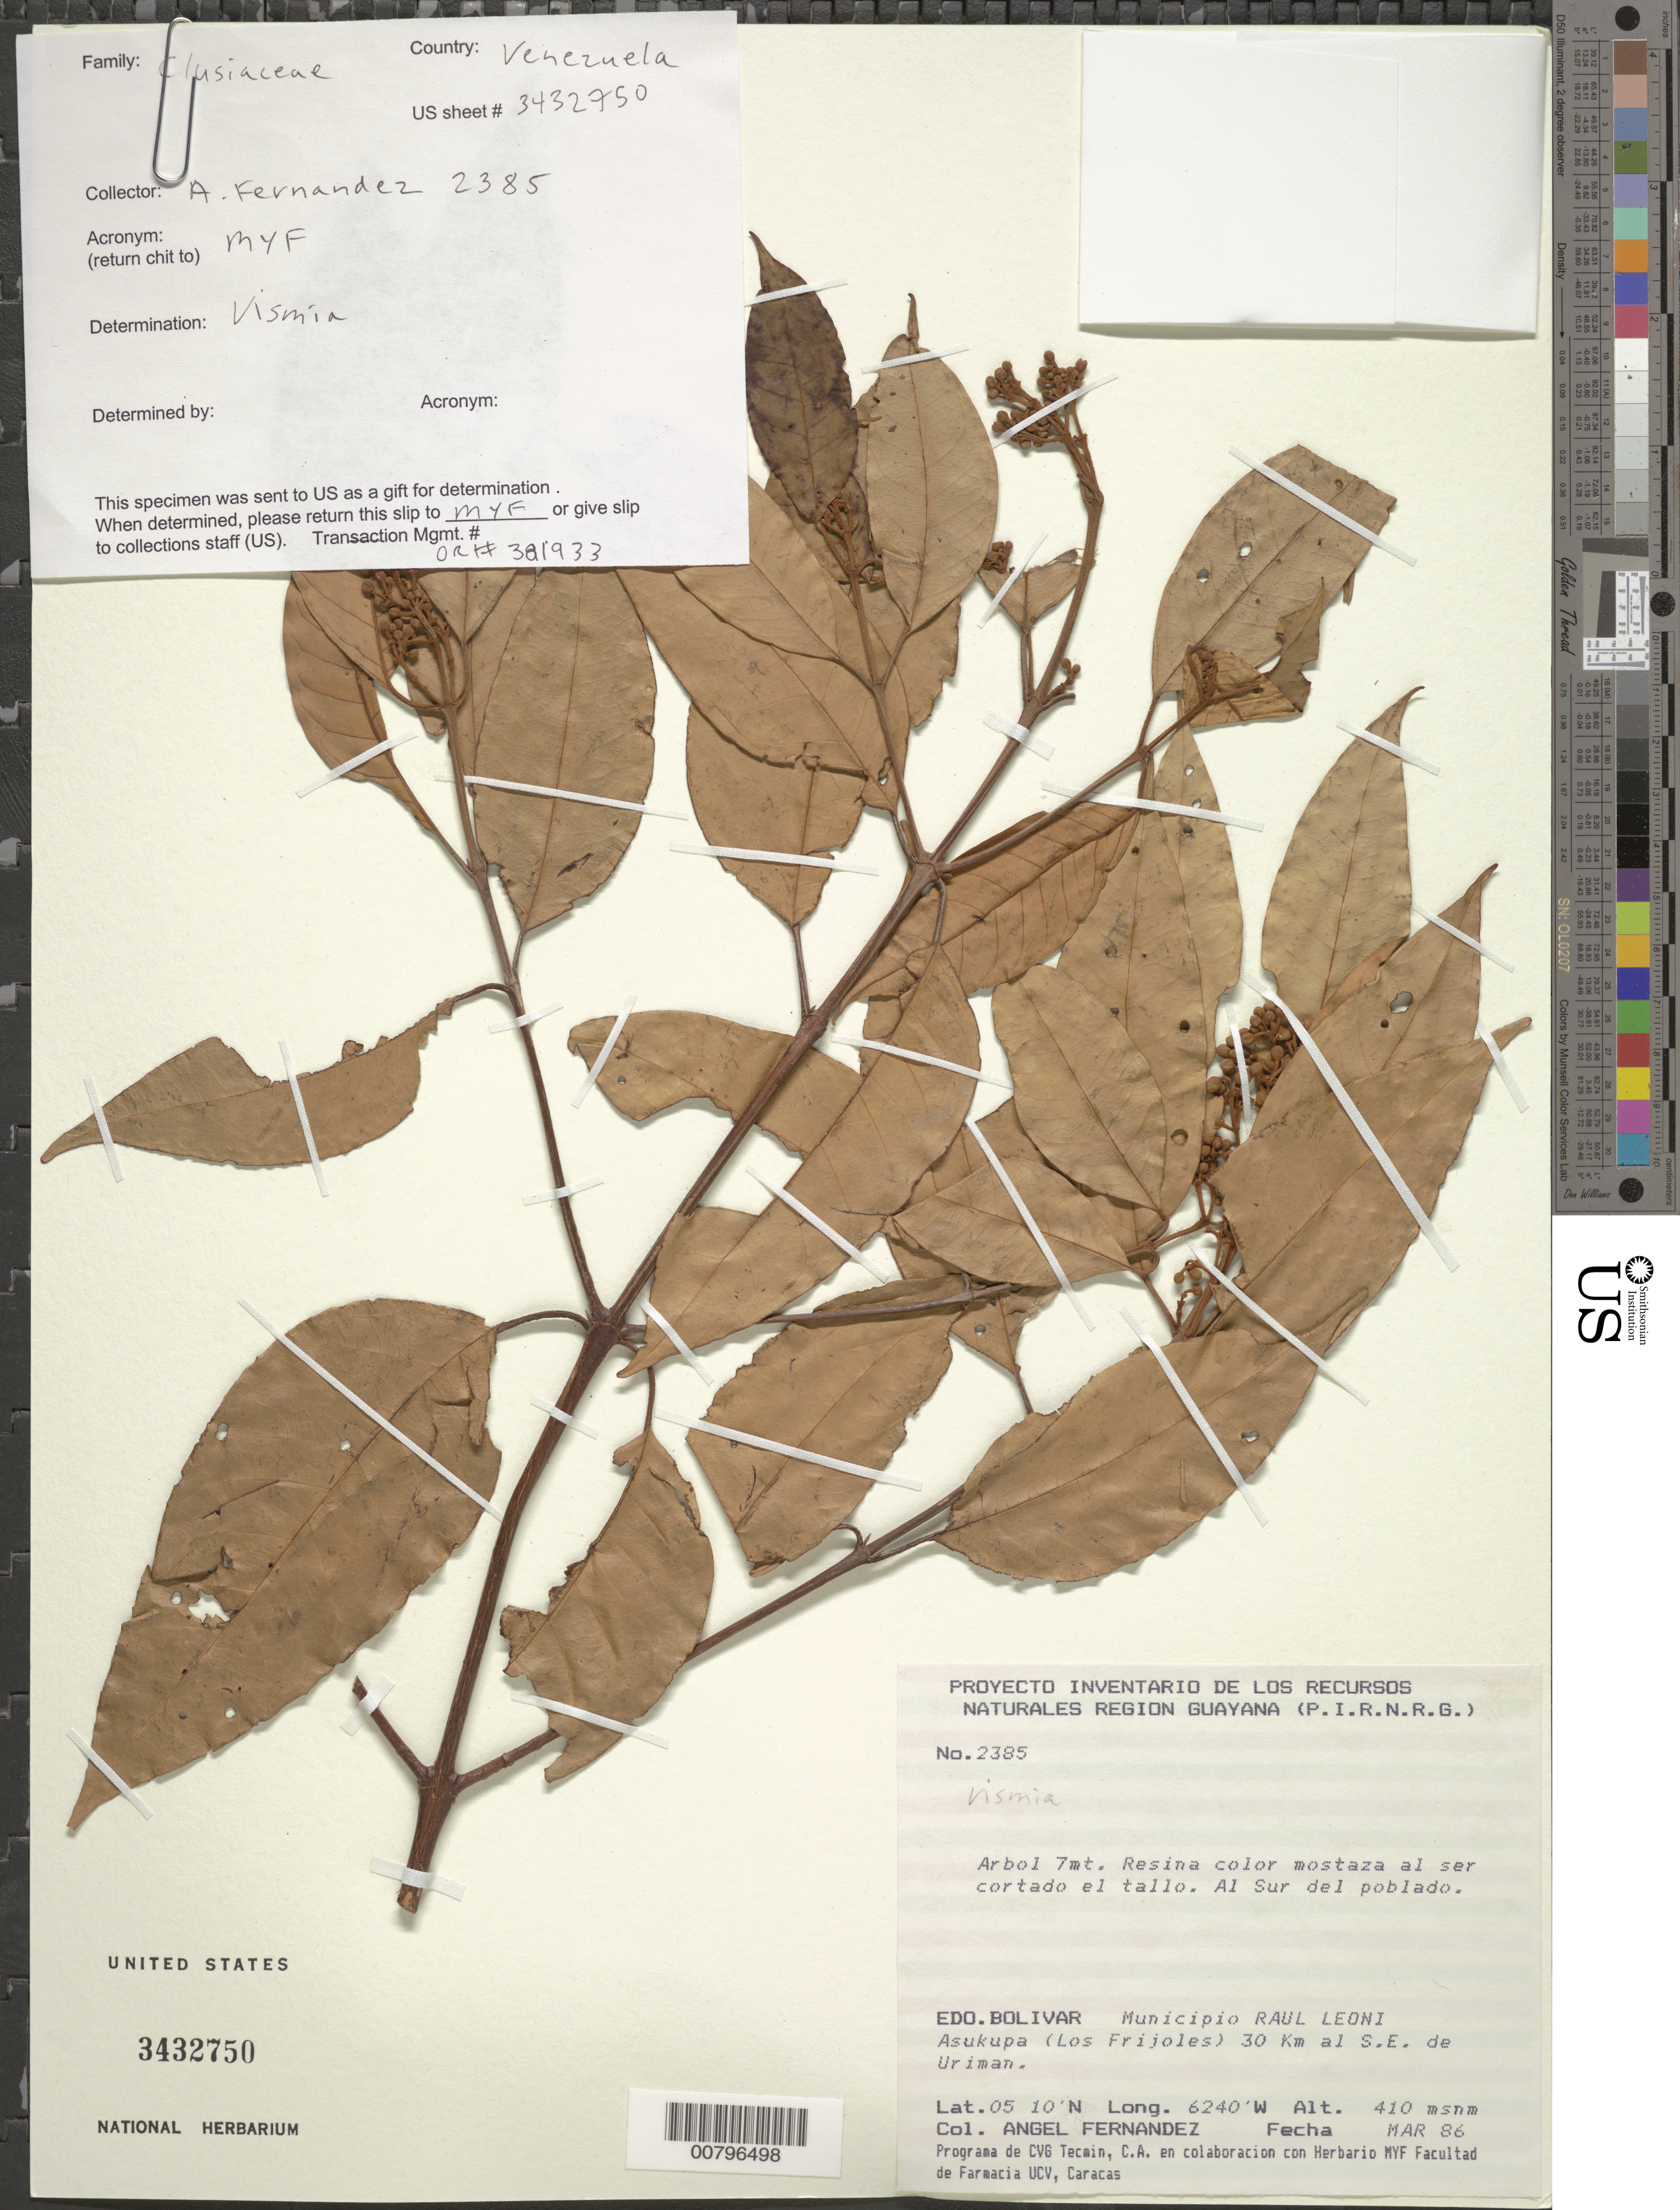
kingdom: Plantae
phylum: Tracheophyta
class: Magnoliopsida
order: Malpighiales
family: Hypericaceae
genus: Vismia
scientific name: Vismia sp.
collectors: A. Fernández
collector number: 2385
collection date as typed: Mar-86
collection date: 1986-03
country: Venezuela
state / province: Bolívar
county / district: Angostura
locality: Mun. Raúl Leoni [=Angostura], Asukupa (Los Frijoles) 30 km SE de Uriman, S del Poblado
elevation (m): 410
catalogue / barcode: US 3432750